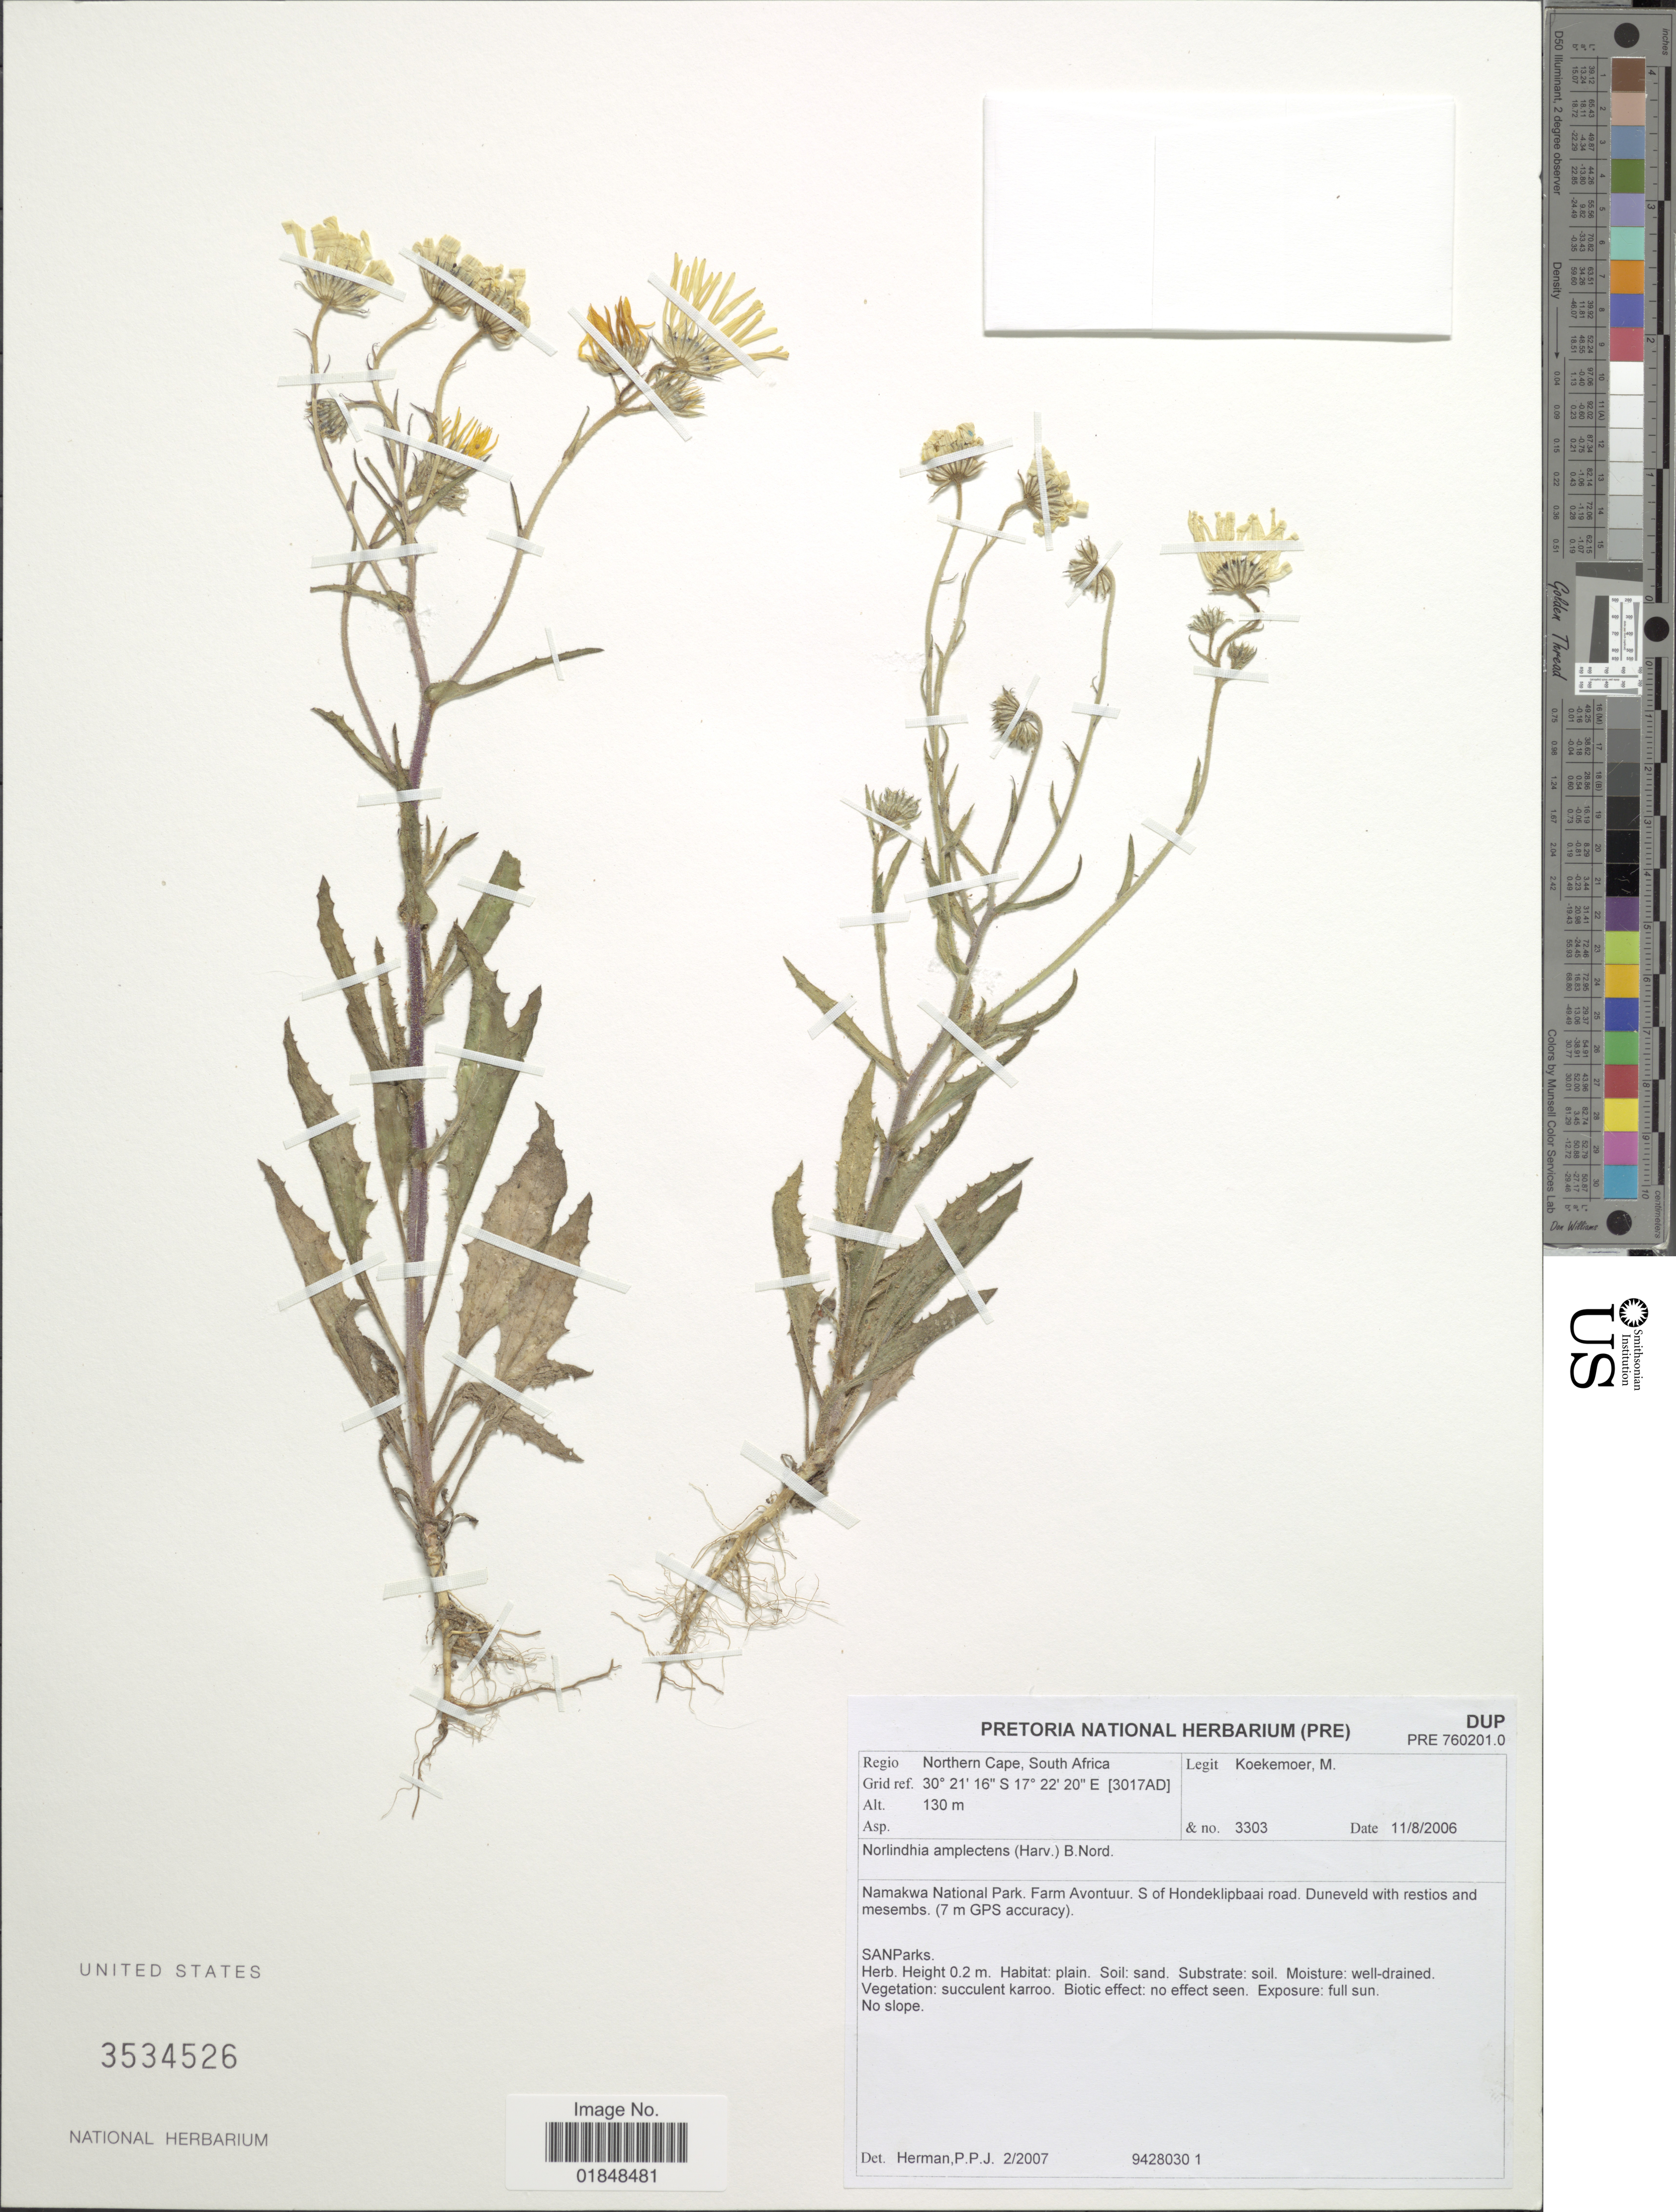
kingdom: Plantae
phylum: Tracheophyta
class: Magnoliopsida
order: Asterales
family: Asteraceae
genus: Norlindhia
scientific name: Norlindhia amplectens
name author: (Harv.) B. Nord.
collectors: M. Koekemoer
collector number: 3303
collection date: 2006-08-11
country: South Africa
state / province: Northern Cape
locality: Namakwa National Park. Farm Avontuur. S of Hondeklipbaai road. (7 m GPS accuracy)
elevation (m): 130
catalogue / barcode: US 3534526